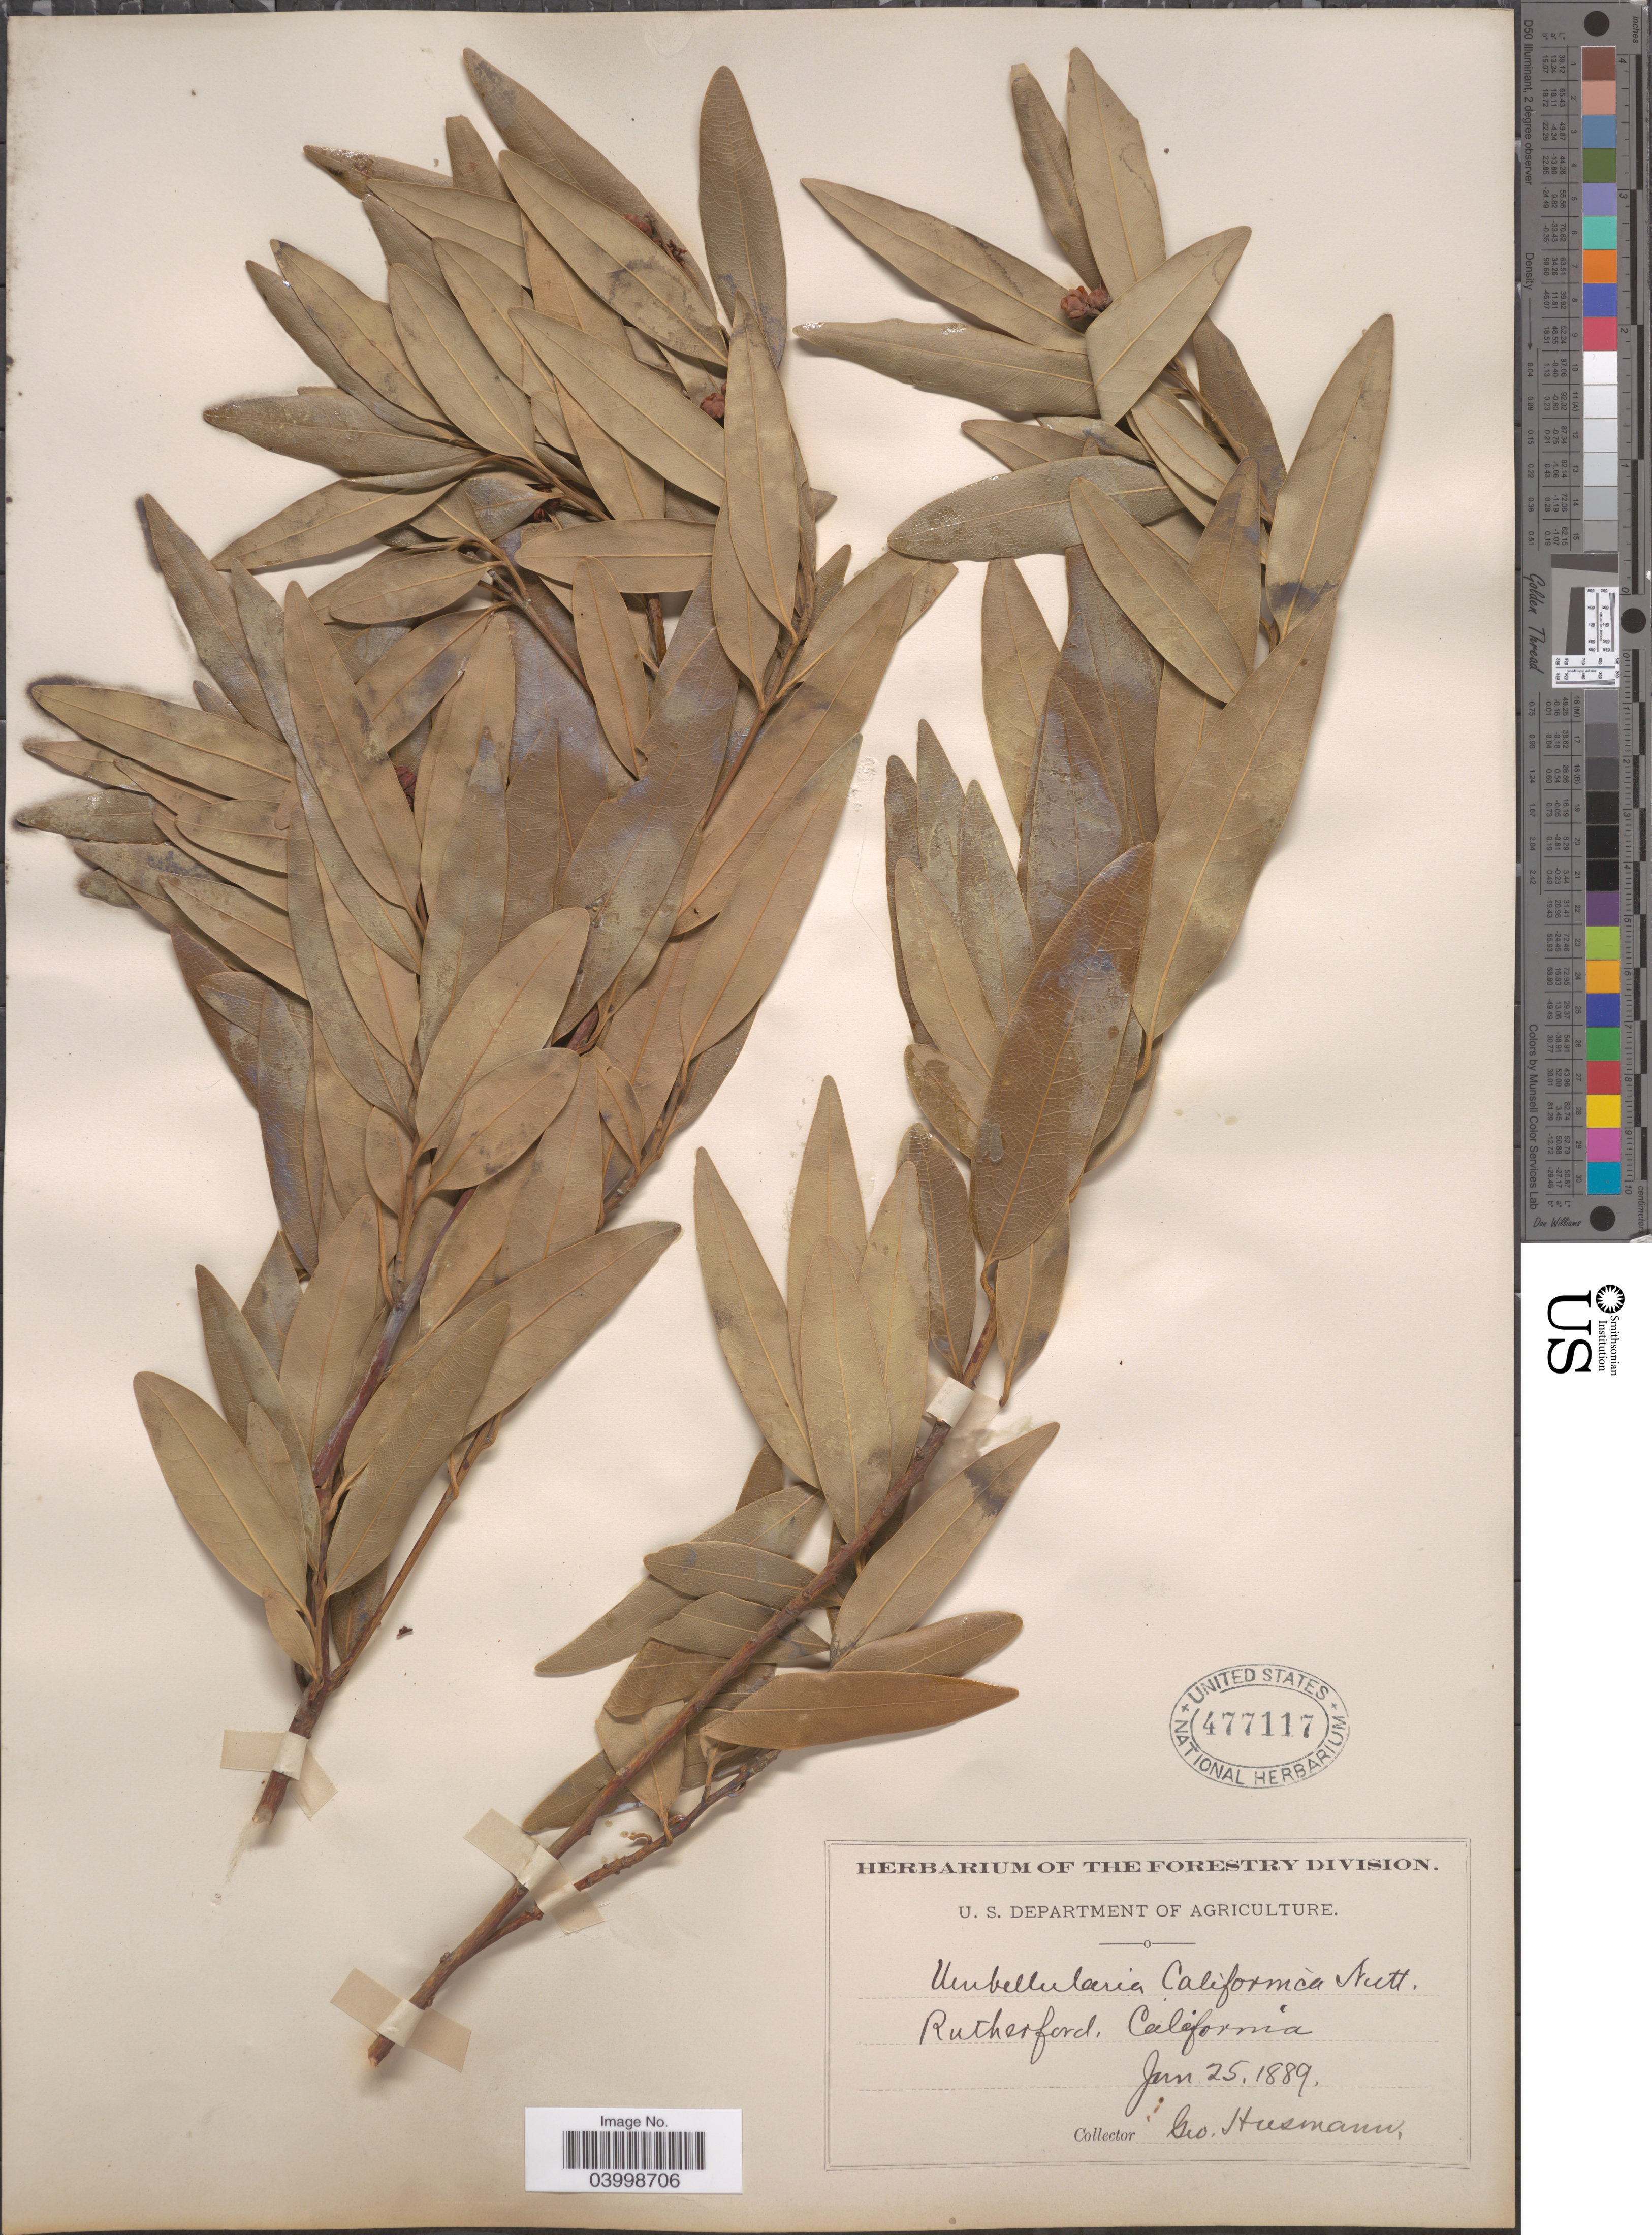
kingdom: Plantae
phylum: Tracheophyta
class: Magnoliopsida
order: Laurales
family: Lauraceae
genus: Umbellularia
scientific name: Umbellularia californica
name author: (Hook. & Arn.) Nutt.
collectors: G. Husmann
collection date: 1889-01-25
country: United States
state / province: California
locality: Rutherford.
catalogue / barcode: US 477117